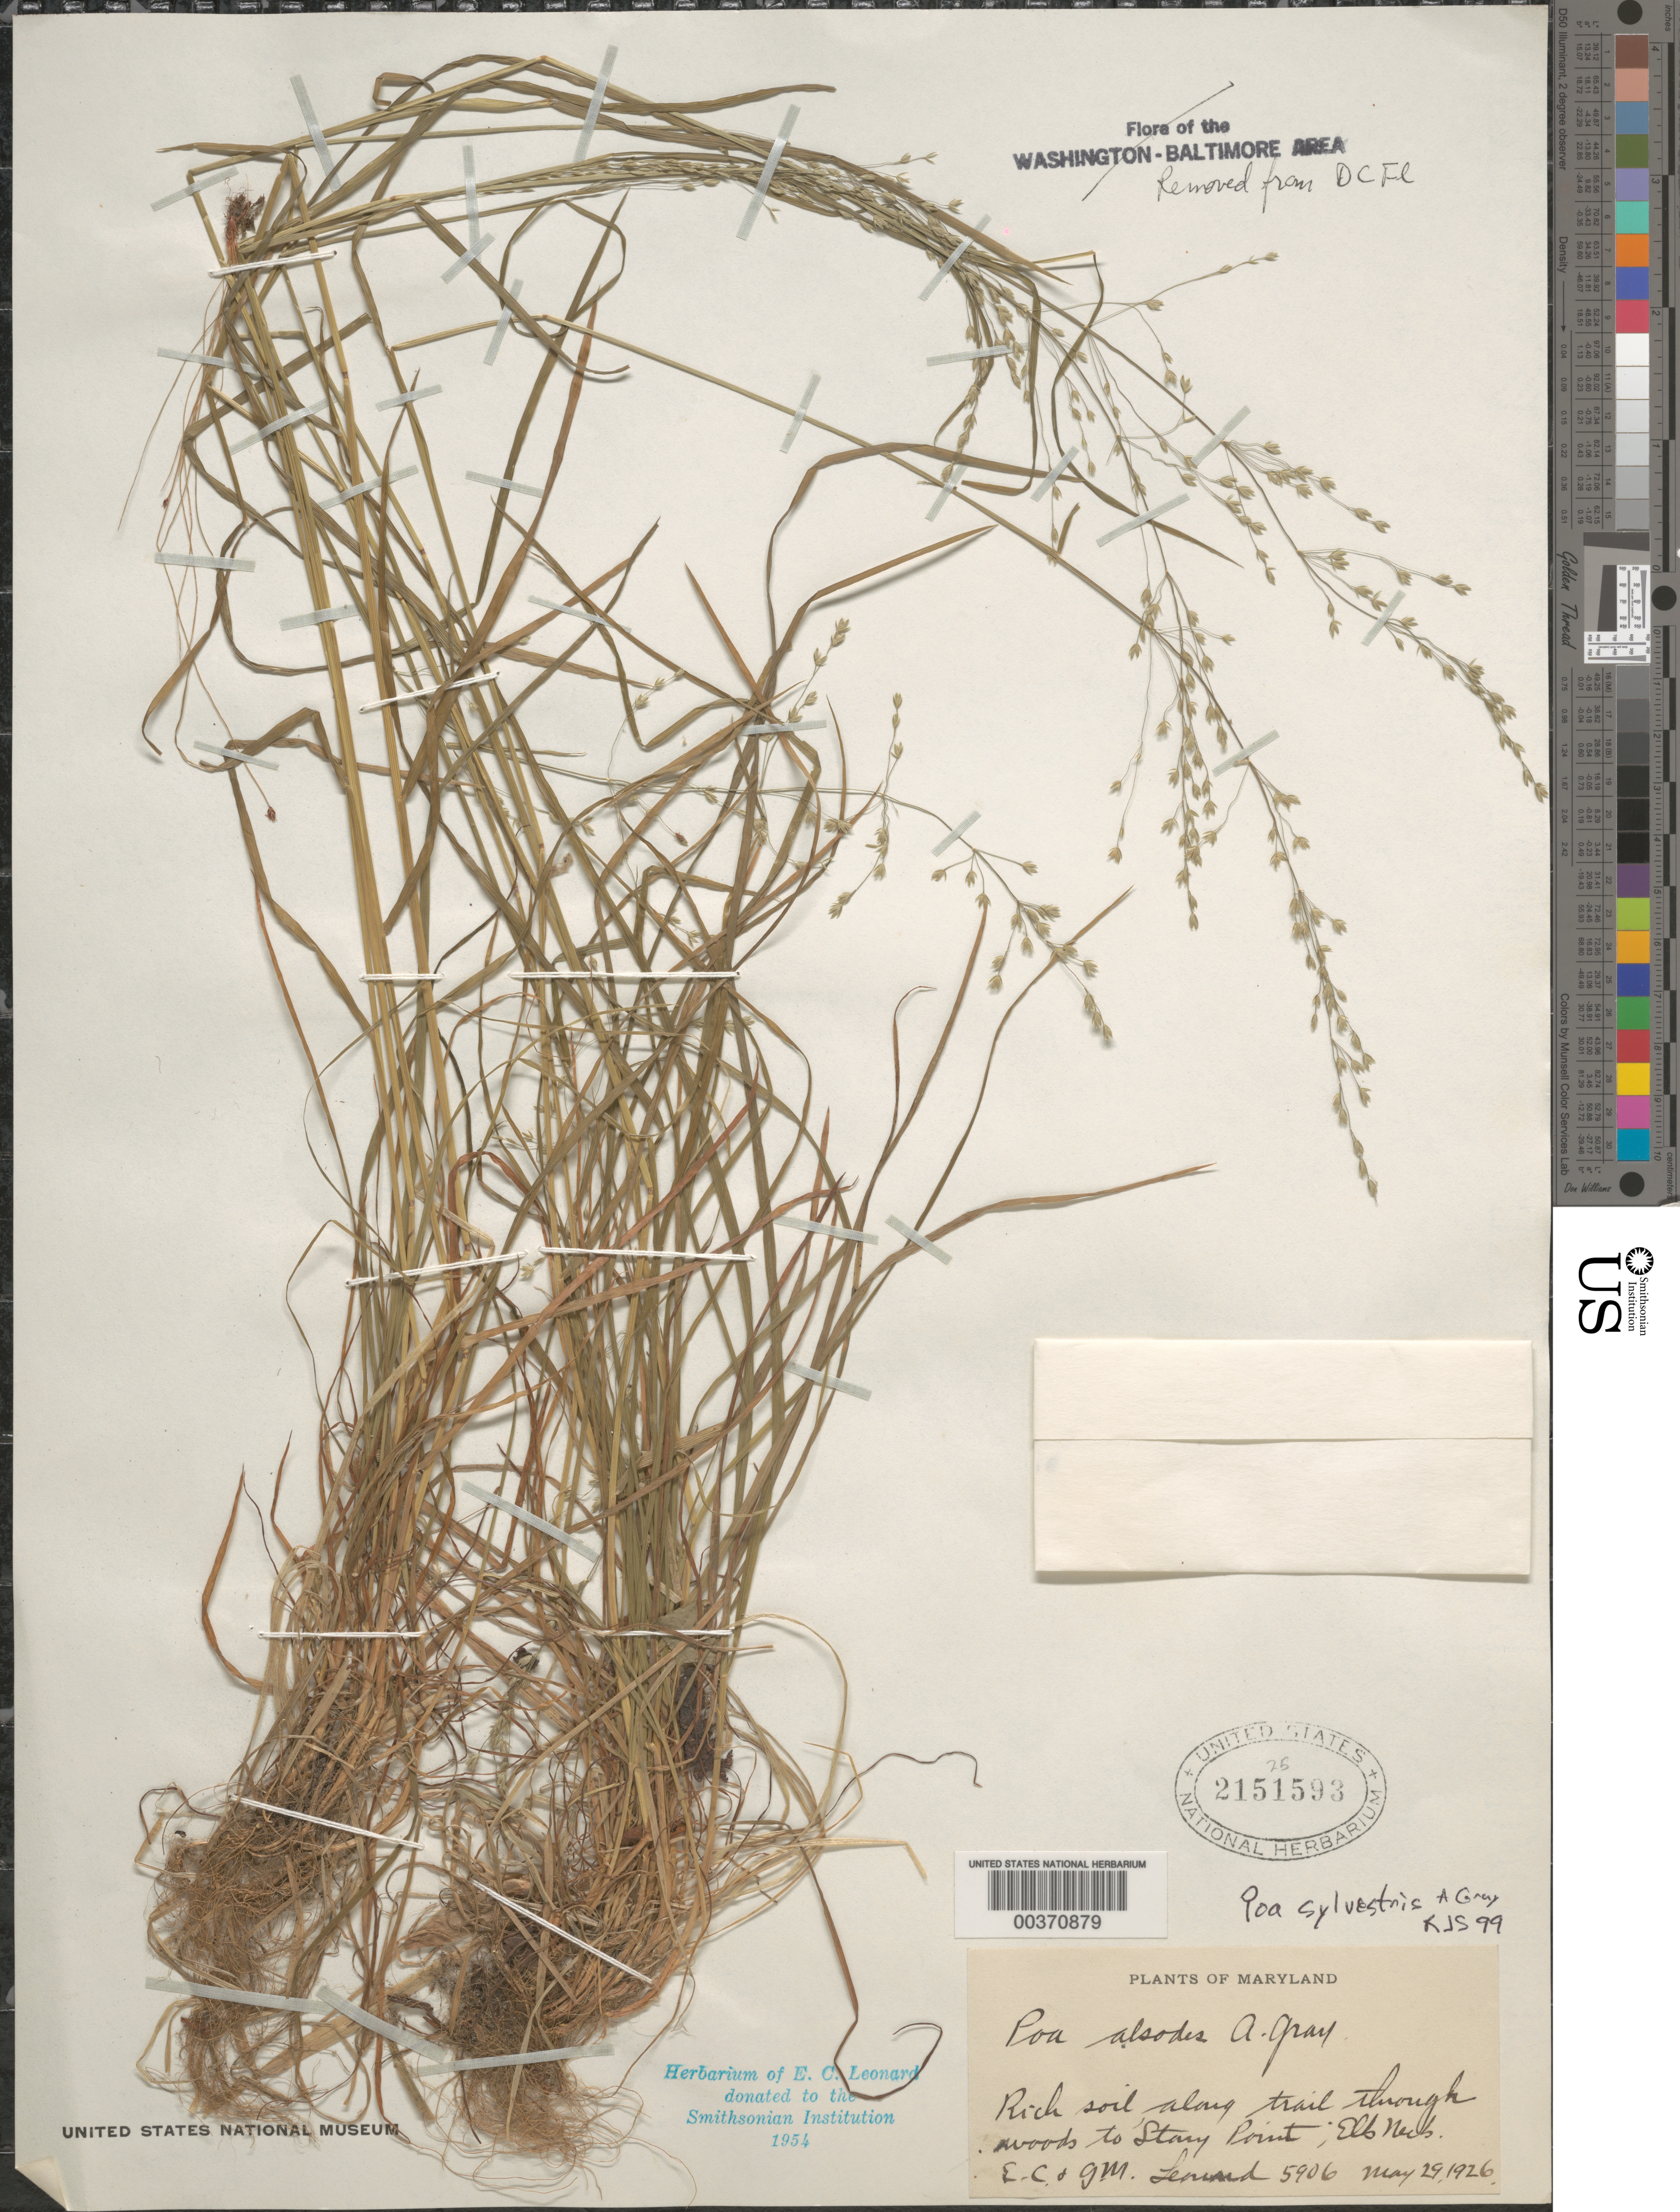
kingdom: Plantae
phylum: Tracheophyta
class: Liliopsida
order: Poales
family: Poaceae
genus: Poa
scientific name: Poa alsodes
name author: A. Gray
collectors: E. C. Leonard & G. M. Leonard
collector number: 5906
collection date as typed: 29 May 1926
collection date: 1926-05-29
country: United States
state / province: Maryland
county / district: Cecil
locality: Along trail through woods to stay point; elk neck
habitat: Rich soil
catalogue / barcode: US 2151593